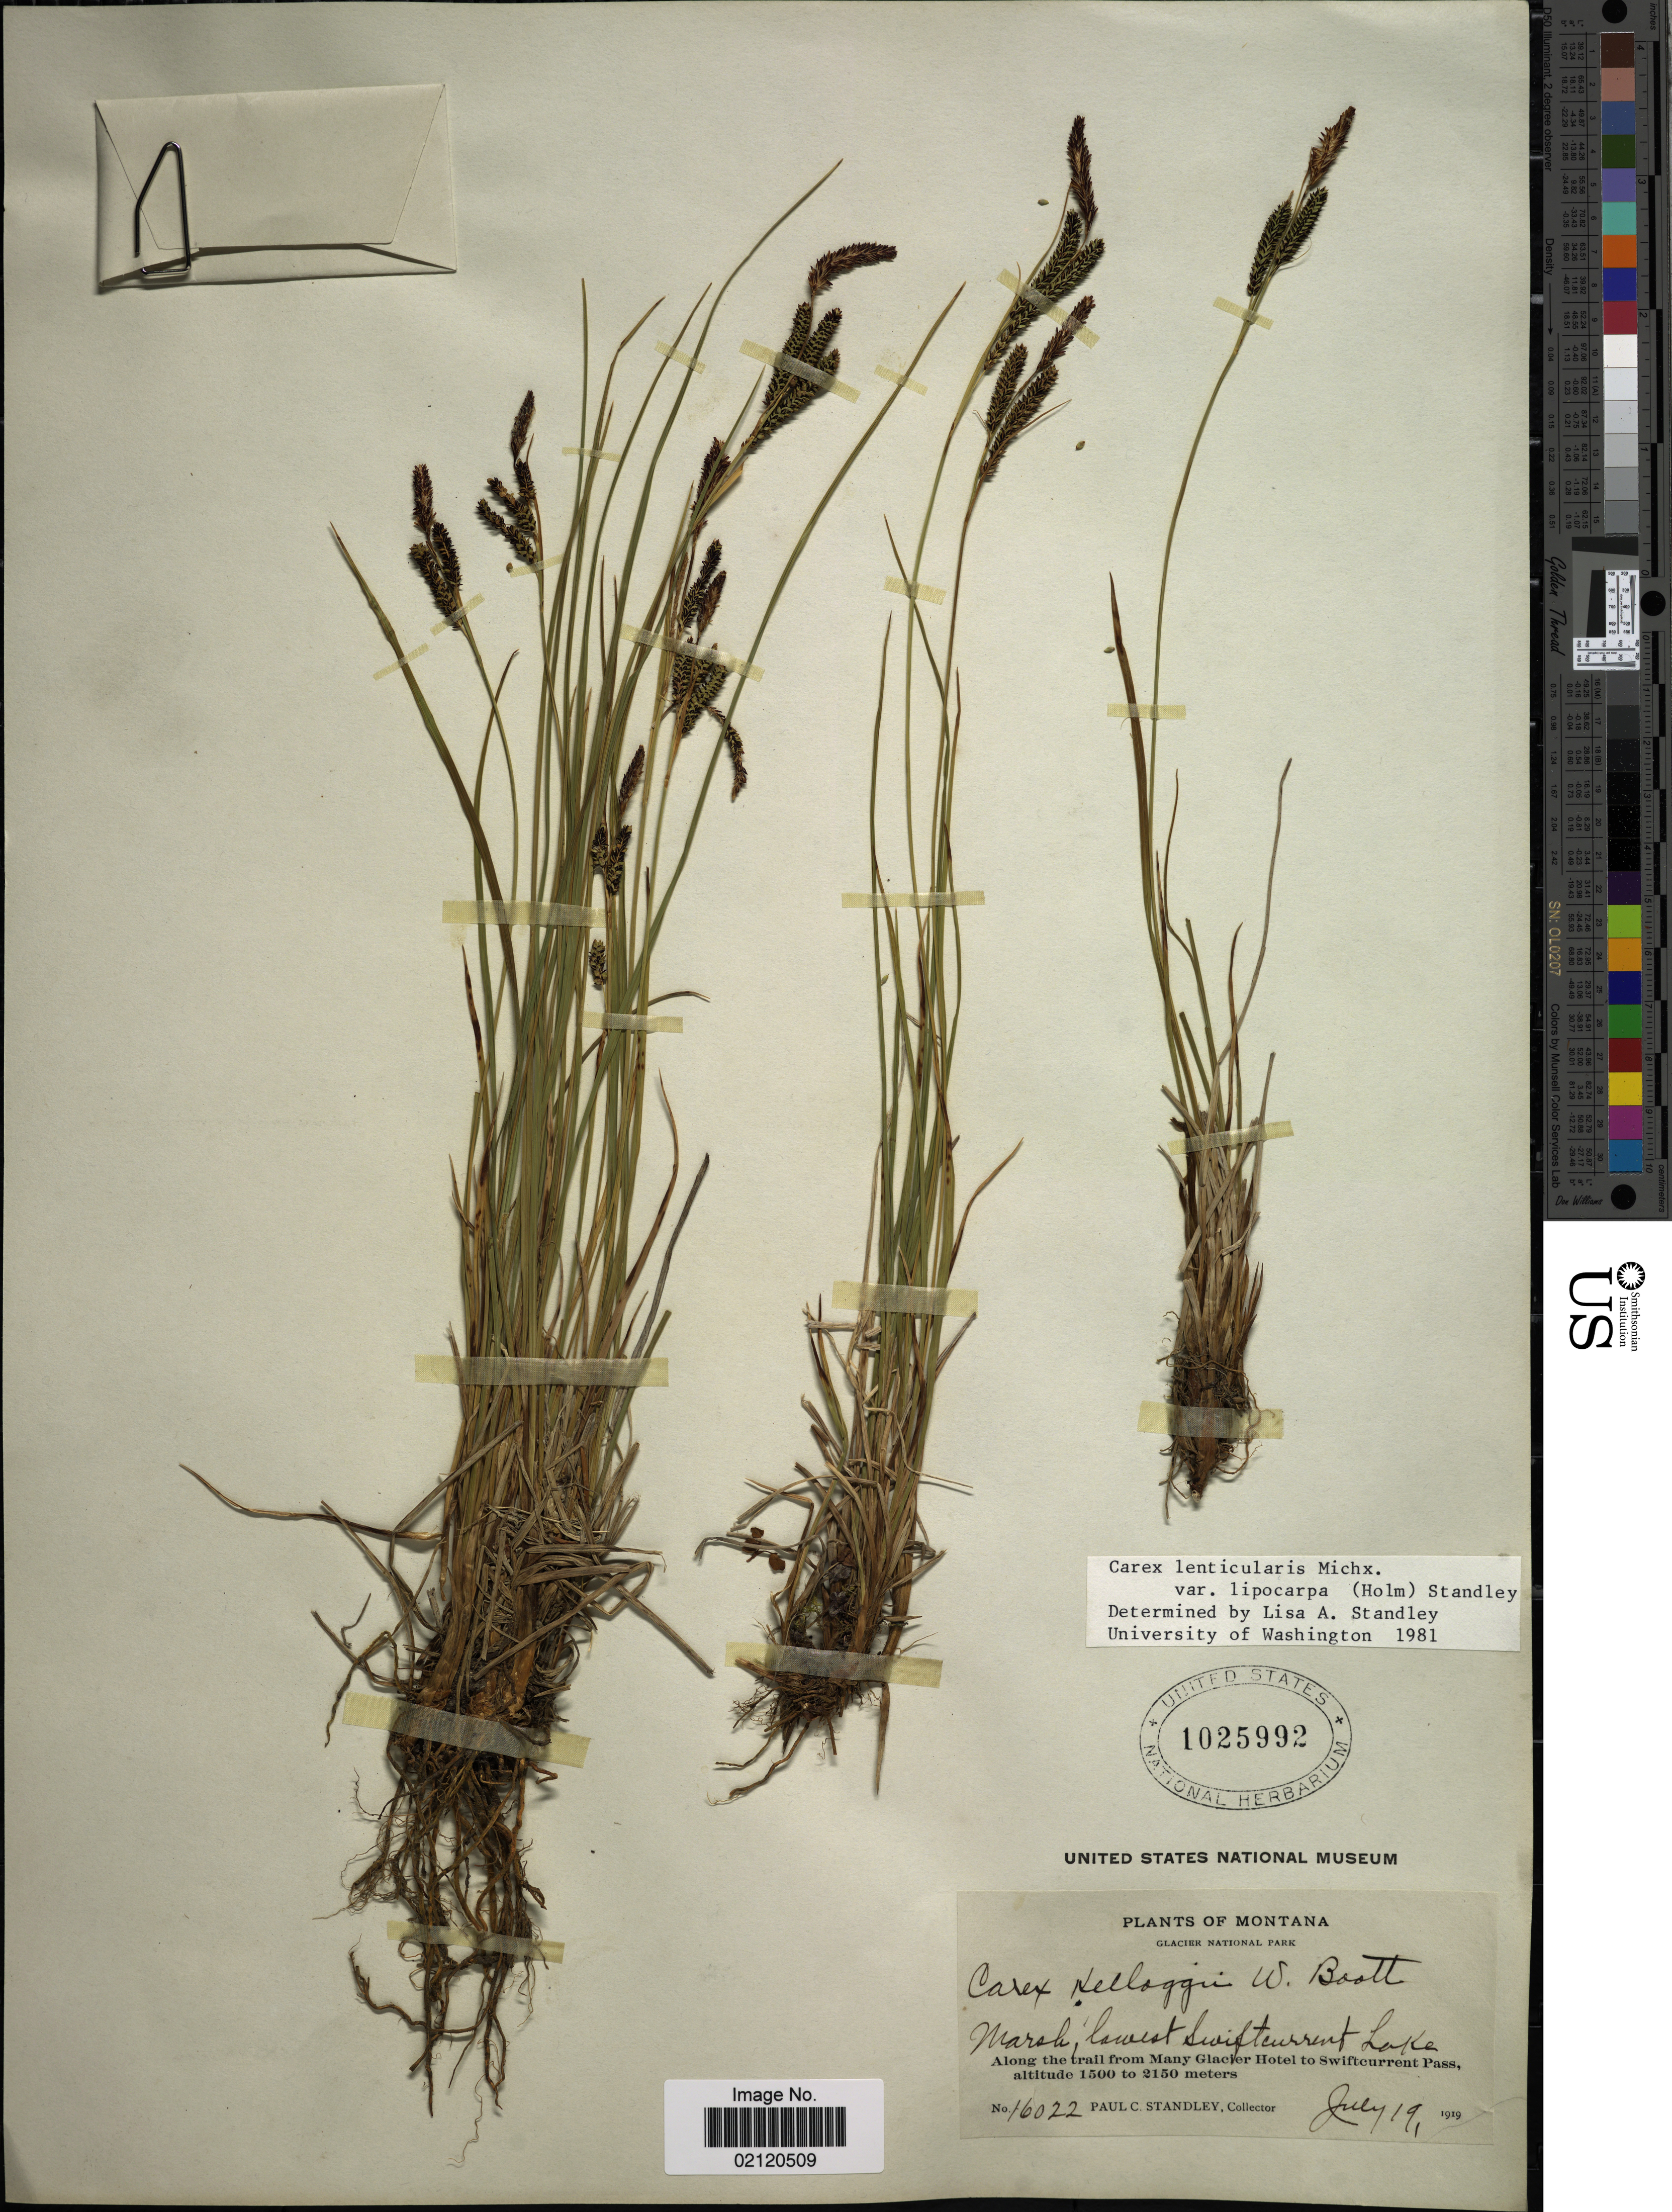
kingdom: Plantae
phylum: Tracheophyta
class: Liliopsida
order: Poales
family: Cyperaceae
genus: Carex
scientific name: Carex kelloggii var. kelloggii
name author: W. Boott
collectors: P. C. Standley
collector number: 16022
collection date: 1919-07-19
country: United States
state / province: Montana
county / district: Glacier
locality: Glacier National Park, marsh, lowest Swiftcurrent Lake, Along the trail from Many Glacier Hotel to Swiftcurrent Pass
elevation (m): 1500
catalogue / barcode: US 1025992